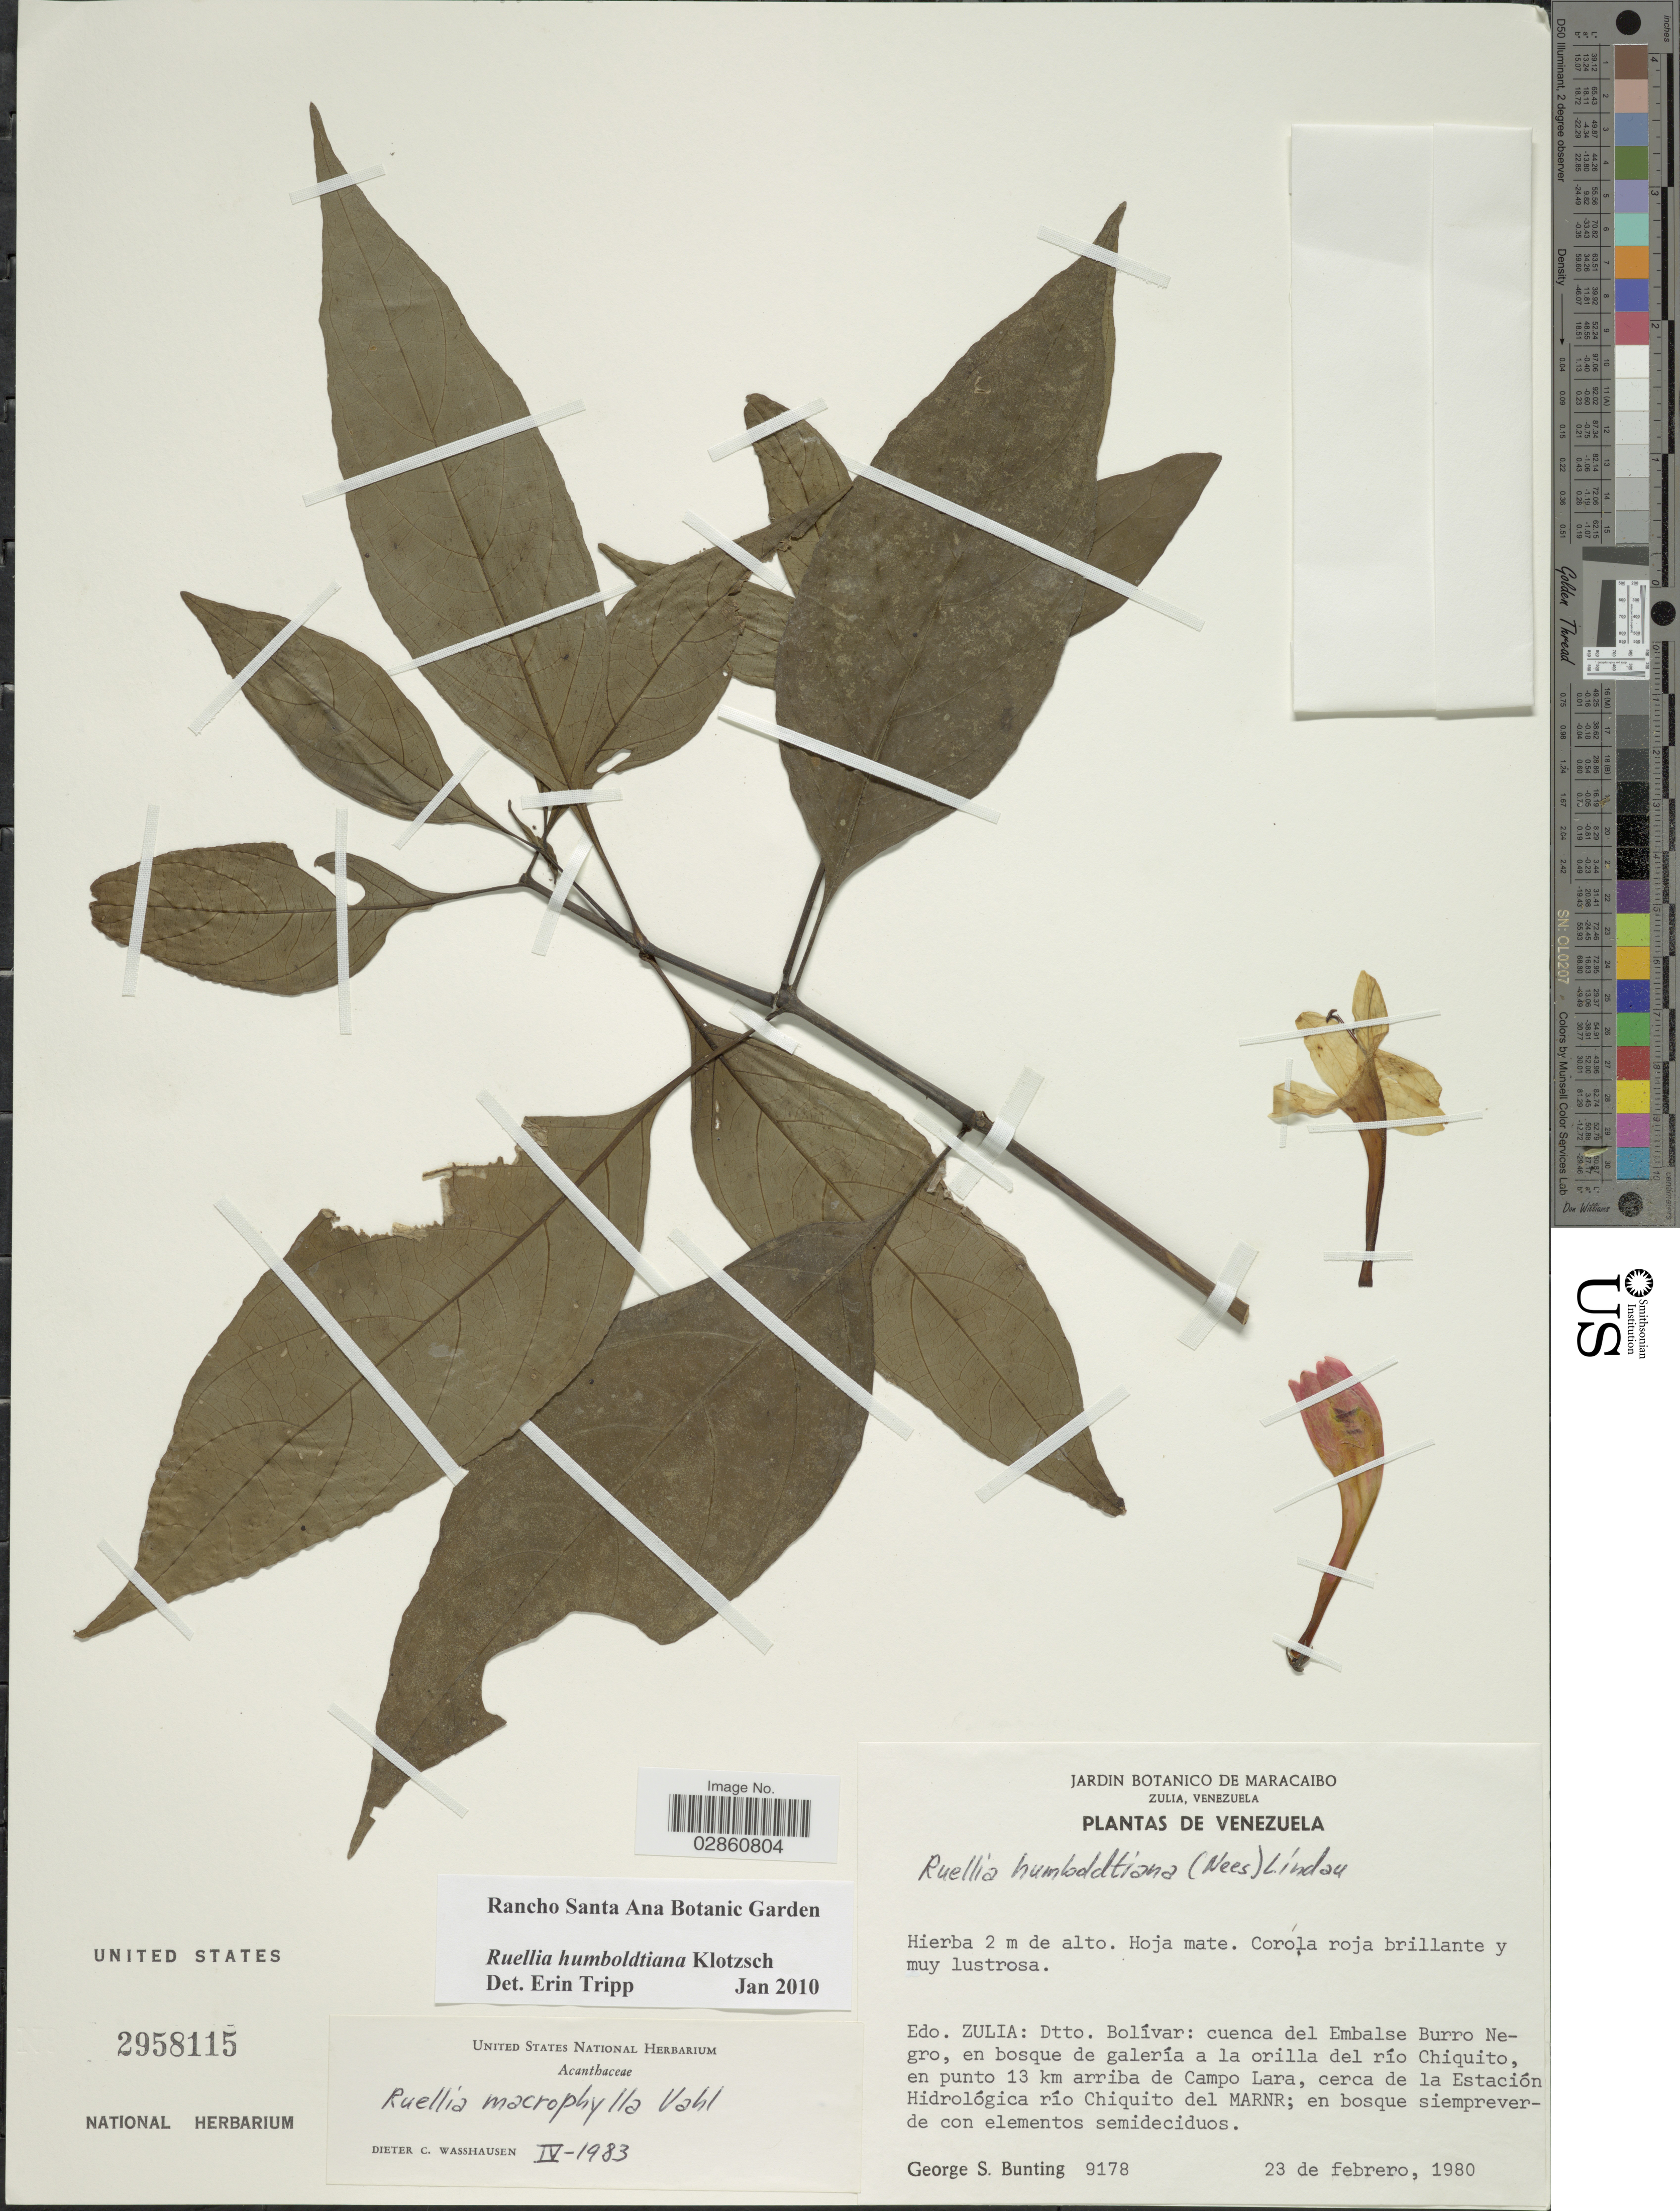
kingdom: Plantae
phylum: Tracheophyta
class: Magnoliopsida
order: Lamiales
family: Acanthaceae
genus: Ruellia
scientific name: Ruellia humboldtiana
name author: (Nees) Lindau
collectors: G. S. Bunting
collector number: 9178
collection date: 1980-02-23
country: Venezuela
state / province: Zulia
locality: Edo. Zulia: Dtto. Bolívar: cuenca del Embalse Burro Negro, en bosque de galería a la orilla del río Chiquito, en punto 13 km arriba de Campo Lara, cerca de la Estación Hidrológica río Chiquito del MARNR.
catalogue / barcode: US 2958115